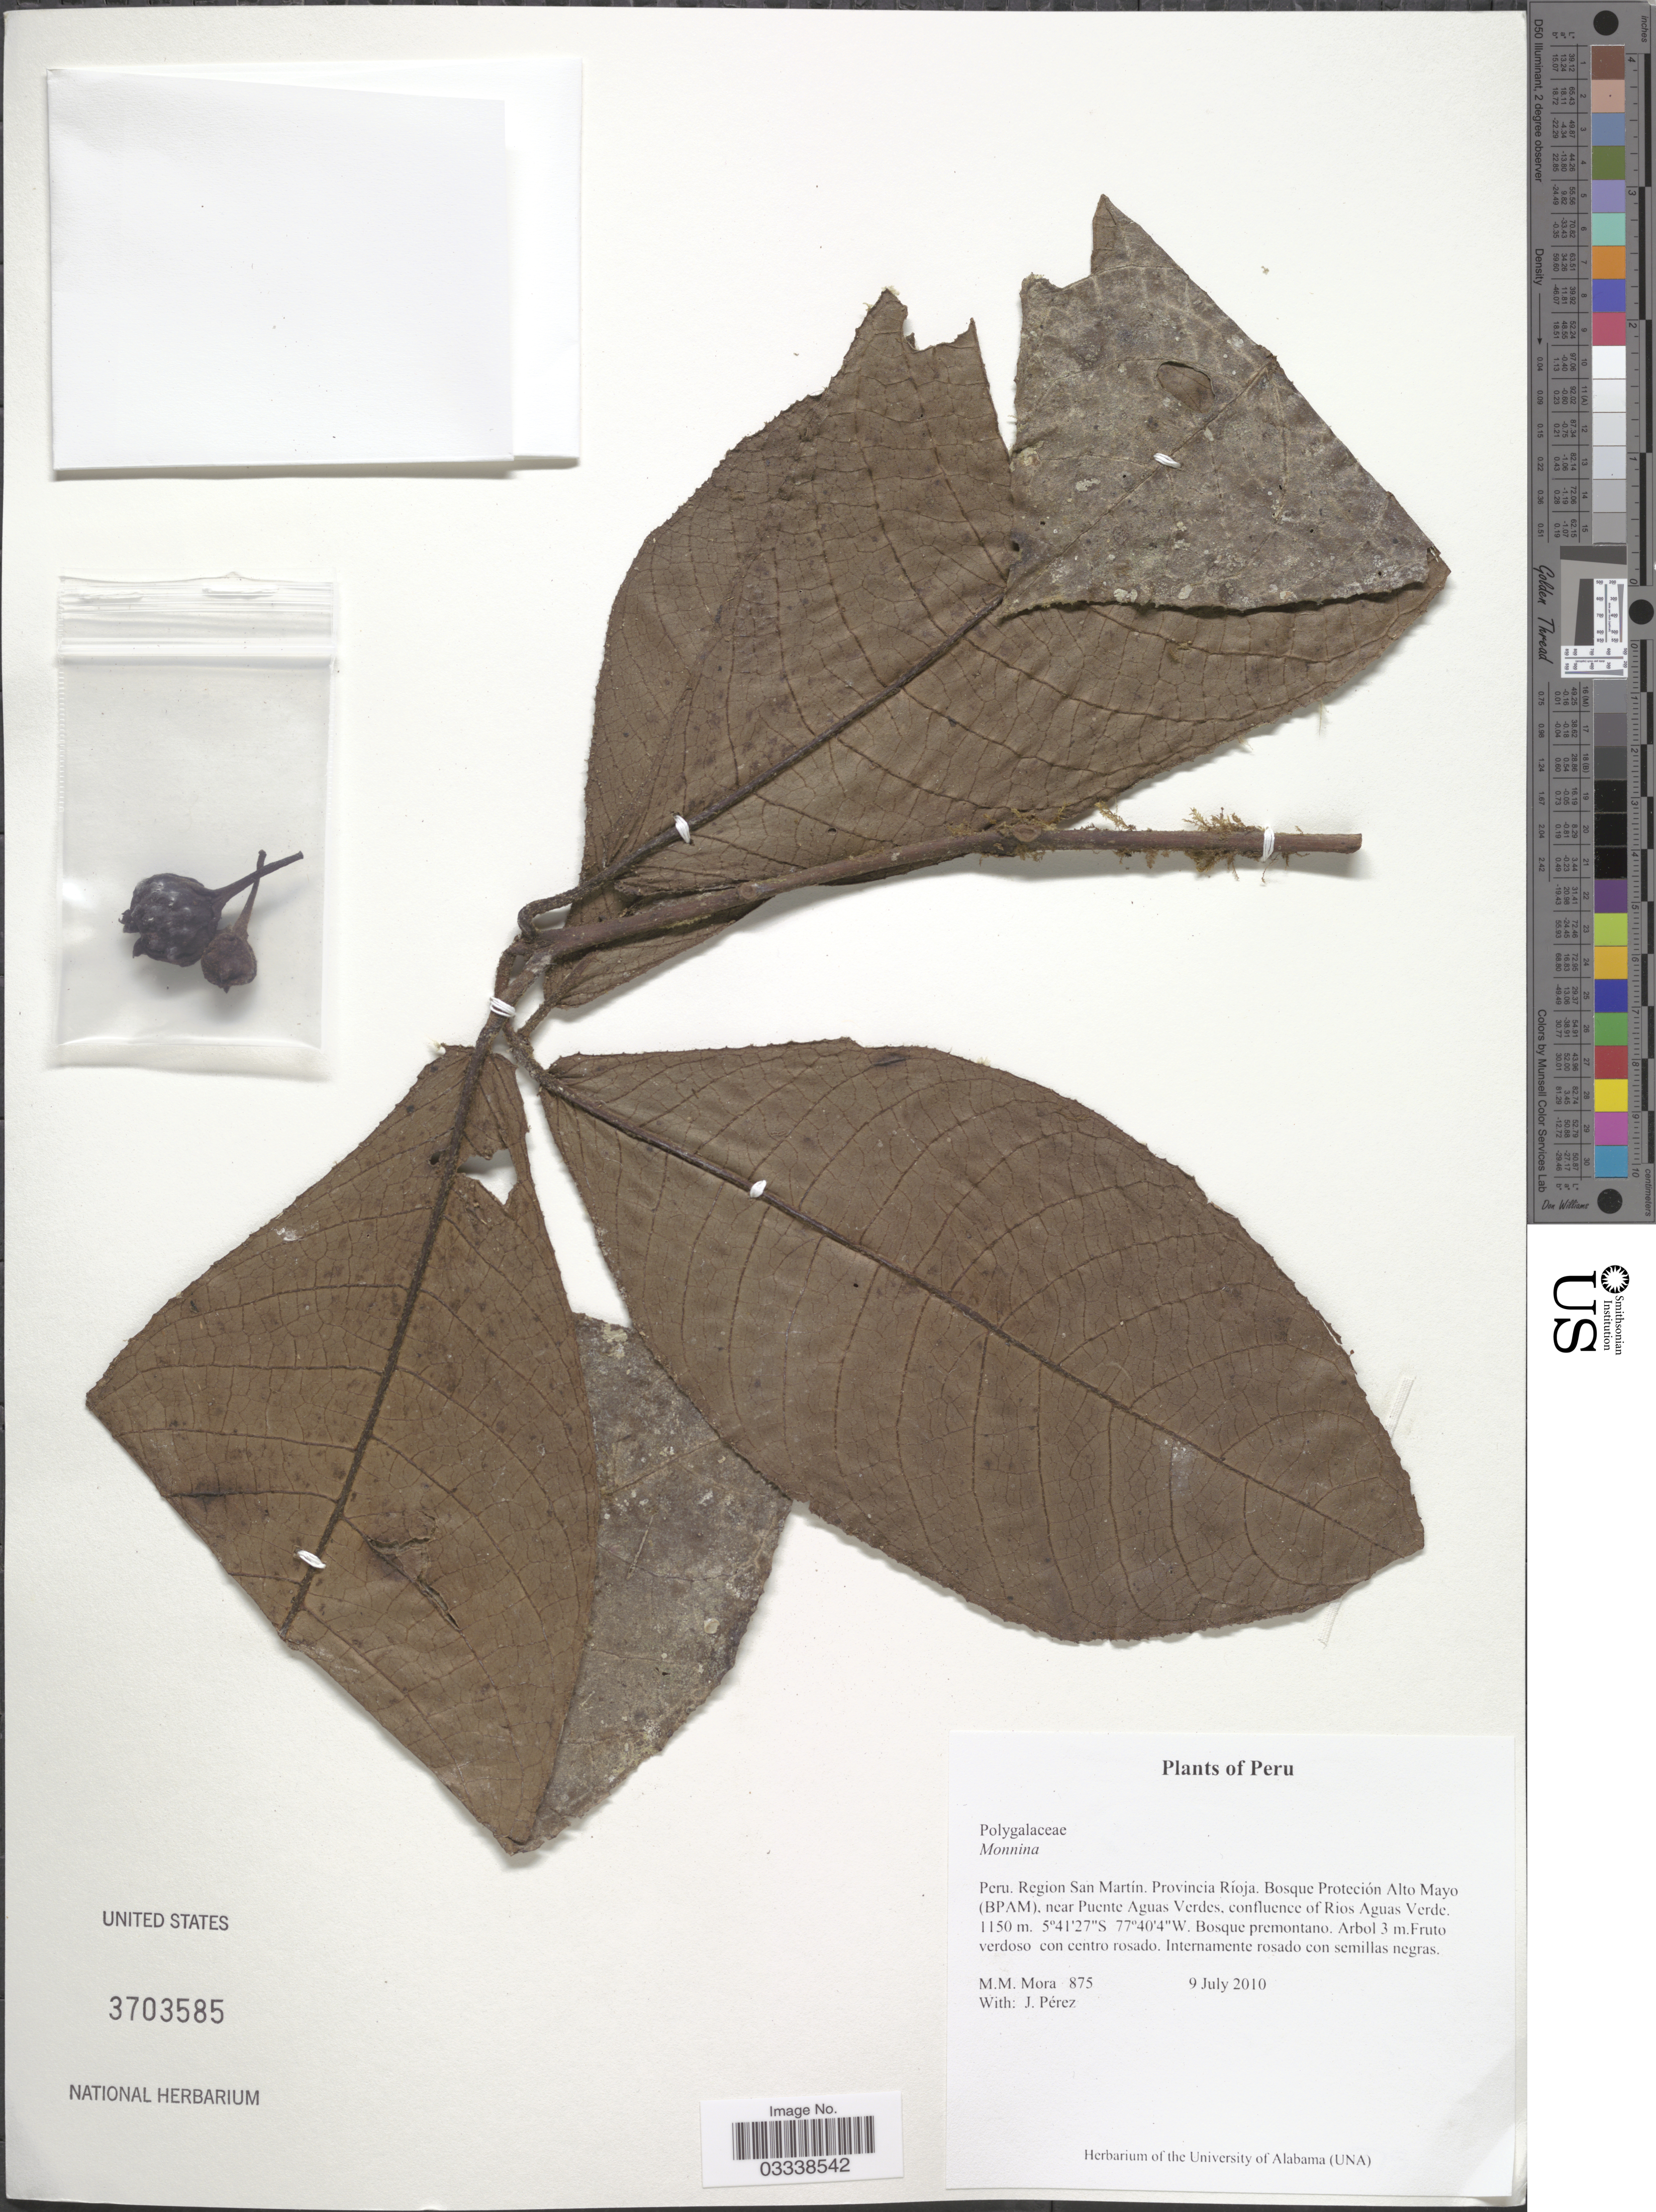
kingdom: Plantae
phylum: Tracheophyta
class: Magnoliopsida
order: Fabales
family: Polygalaceae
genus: Monnina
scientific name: Monnina sp.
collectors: M. M. Mora & J. Pérez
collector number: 875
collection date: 2010-07-09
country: Peru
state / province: San Martín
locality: Provincia Rioja. Bosque Proteción Alto Mayo (BPAM), near Puente Aguas Verdes, confluence of Rios Aguas Verde.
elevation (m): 1150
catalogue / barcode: US 3703585